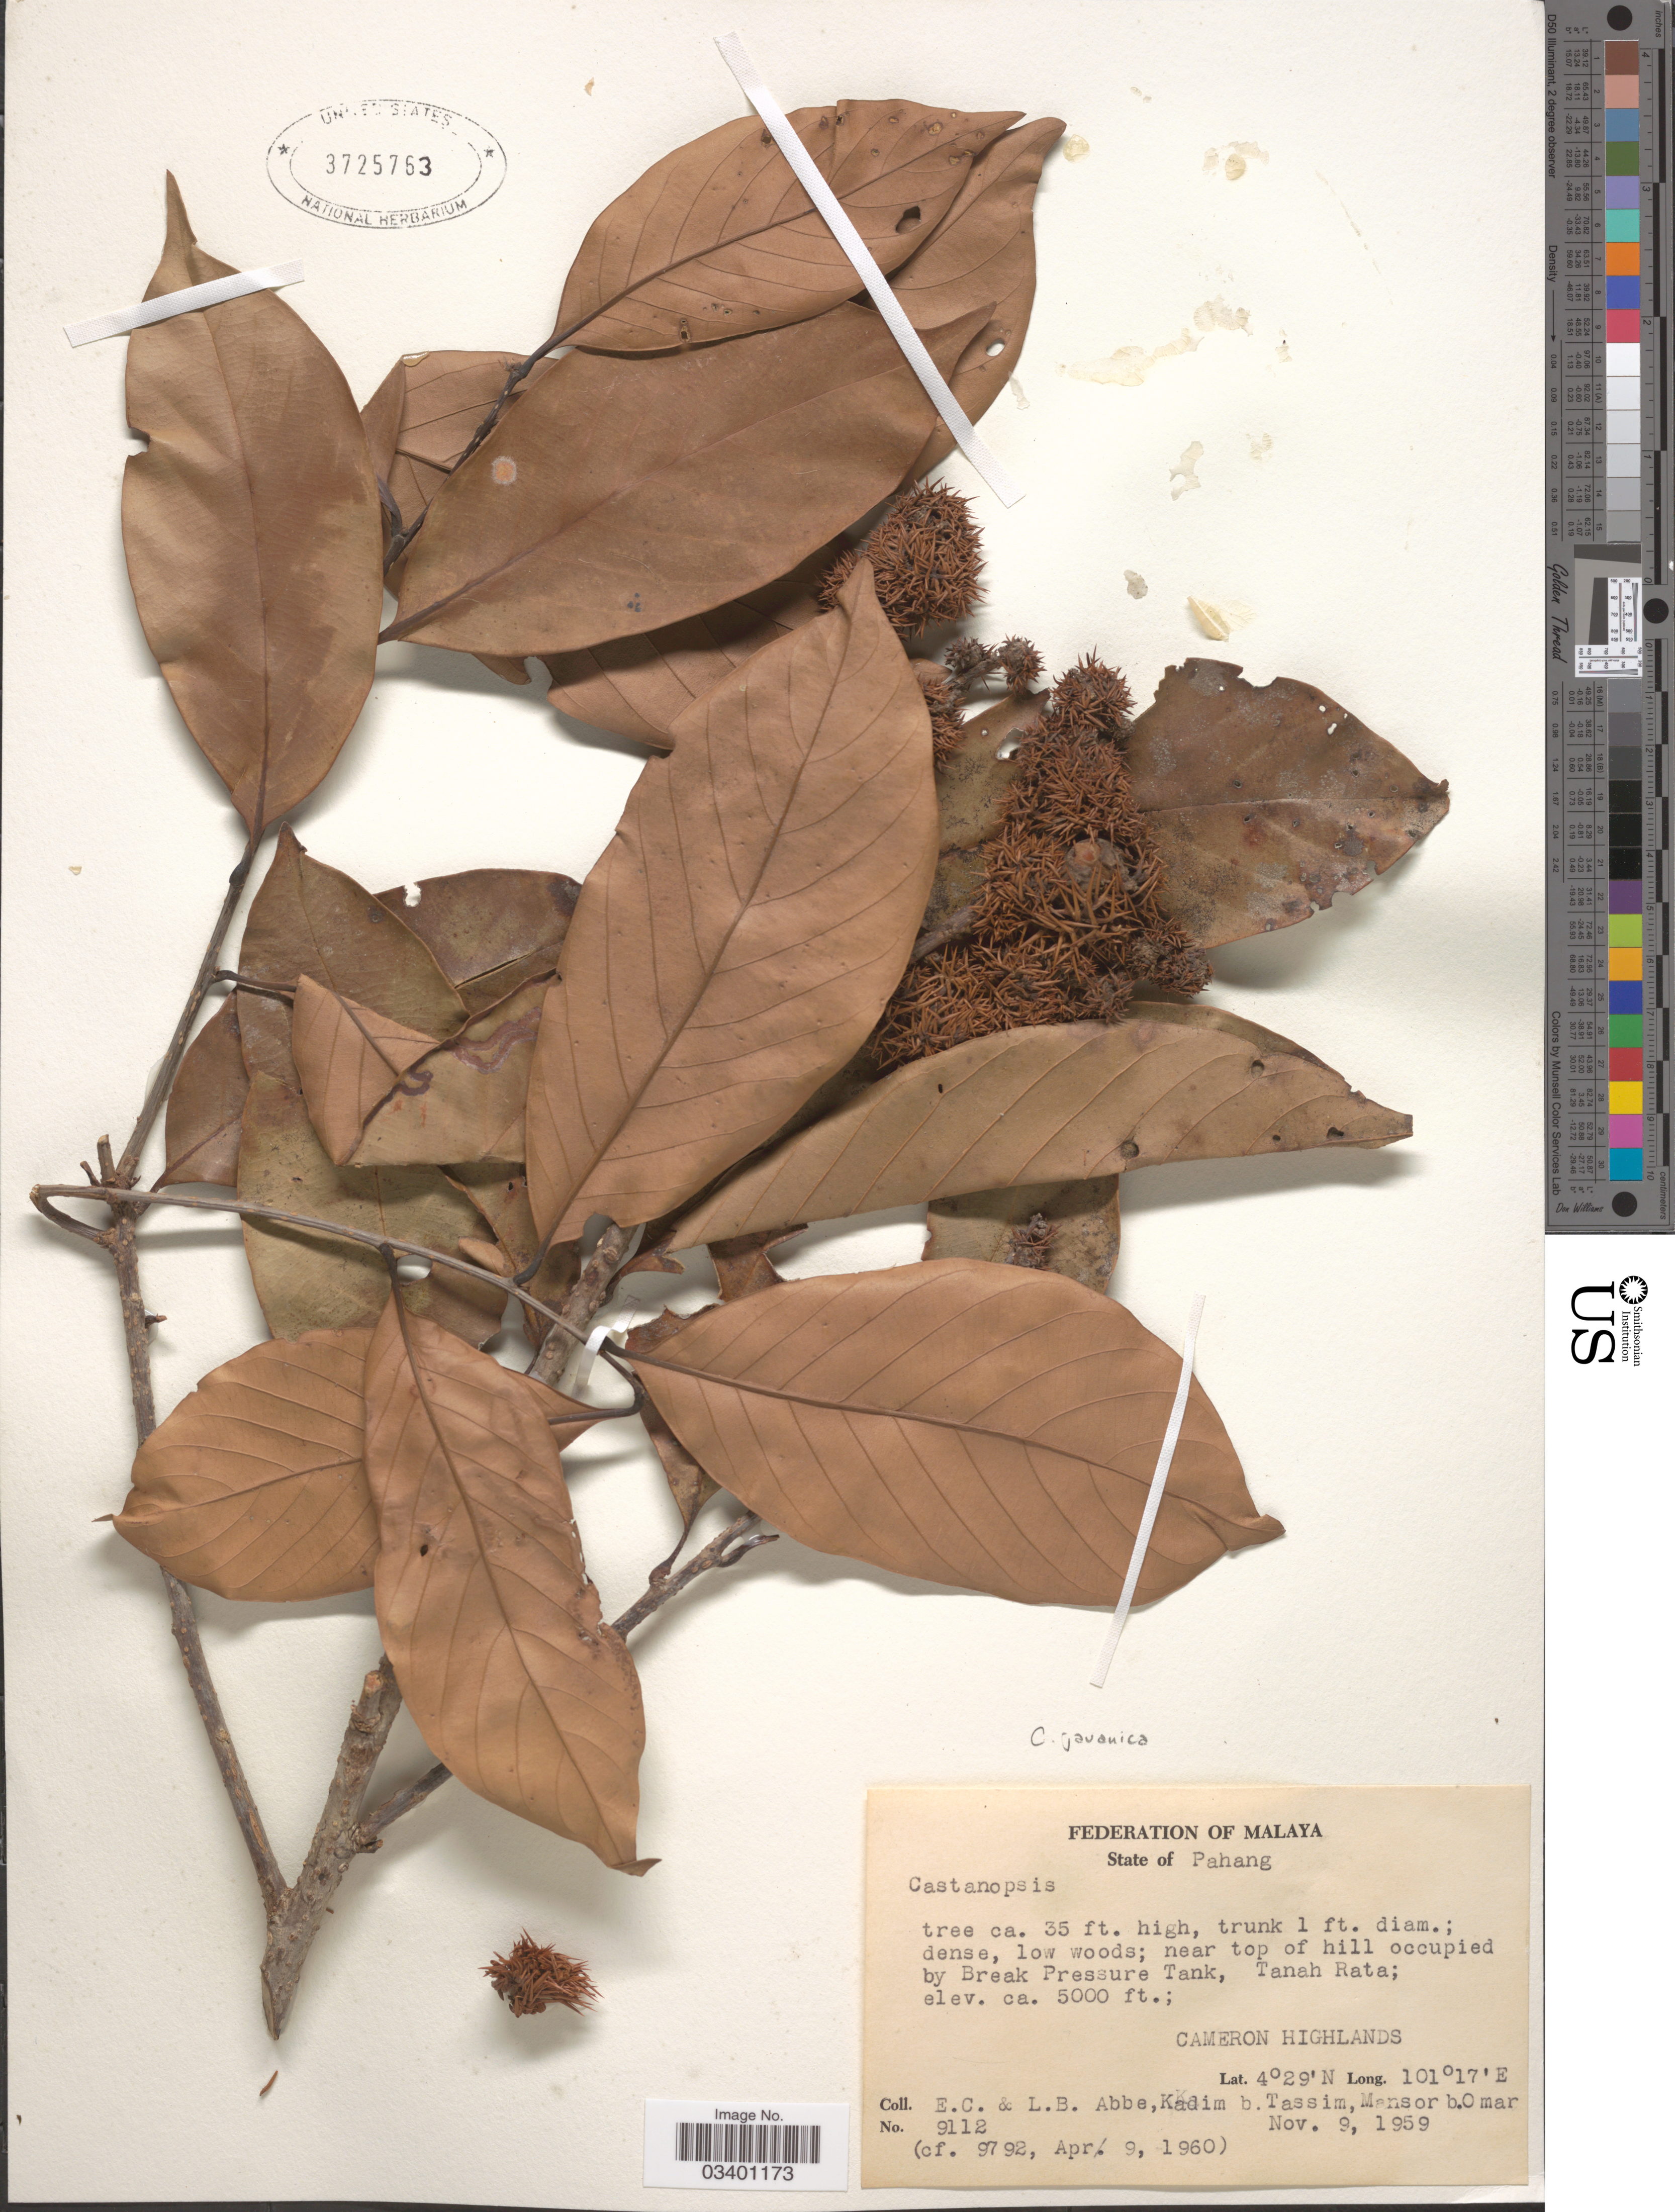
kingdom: Plantae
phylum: Tracheophyta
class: Magnoliopsida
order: Fagales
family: Fagaceae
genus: Castanopsis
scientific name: Castanopsis javanica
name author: (Blume) A. DC.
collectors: E. C. Abbe, L. B. Abbe, K. Tassim & M. Omar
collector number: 9112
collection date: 1959-11-09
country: Malaysia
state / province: Pahang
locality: Federation of Malaya, Near top of hill occupied by Break Pressure Tank, Tanah Rata; Cameron Highlands.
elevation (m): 1524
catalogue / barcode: US 3725763